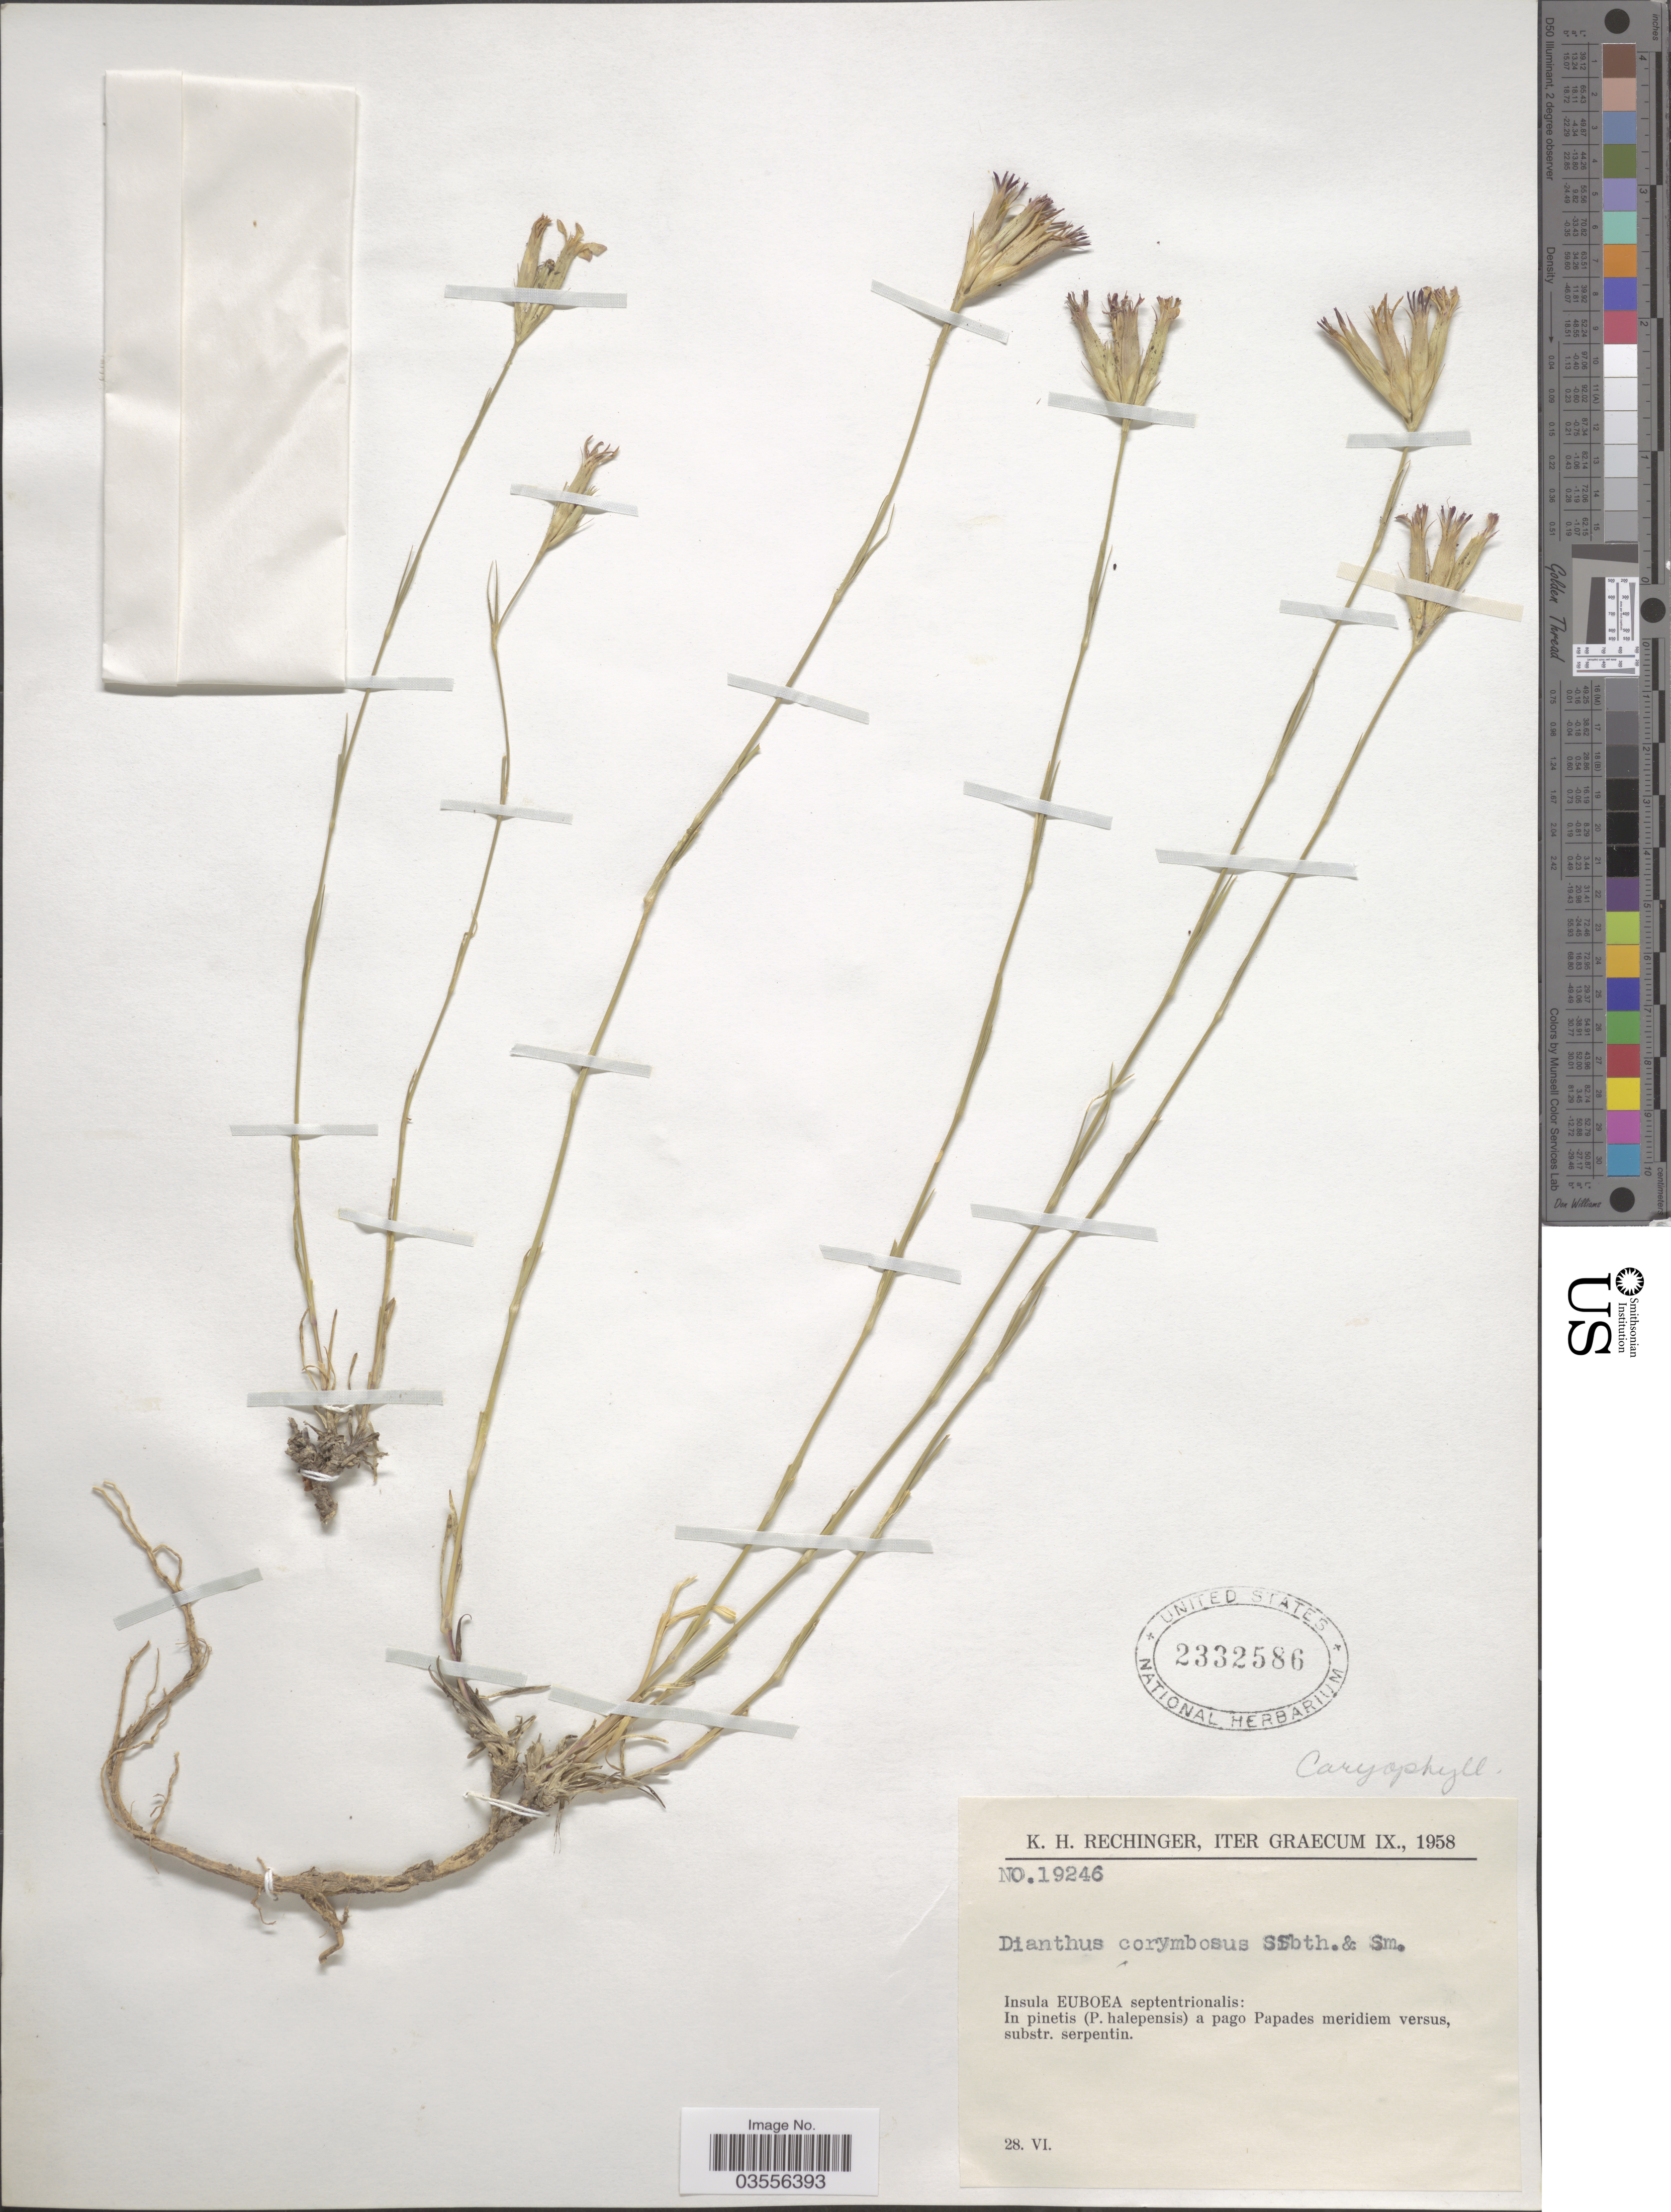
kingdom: Plantae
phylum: Tracheophyta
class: Magnoliopsida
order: Caryophyllales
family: Caryophyllaceae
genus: Dianthus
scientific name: Dianthus corymbosus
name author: Sm.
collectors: K. H. Rechinger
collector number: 19246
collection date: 1958-06-28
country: Greece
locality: Iter Graecum. Insula Euboea septentrionalis: In pinetis (P. halepensis) a pago Papades meridiem versus, substr. serpentin.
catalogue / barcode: US 2332586